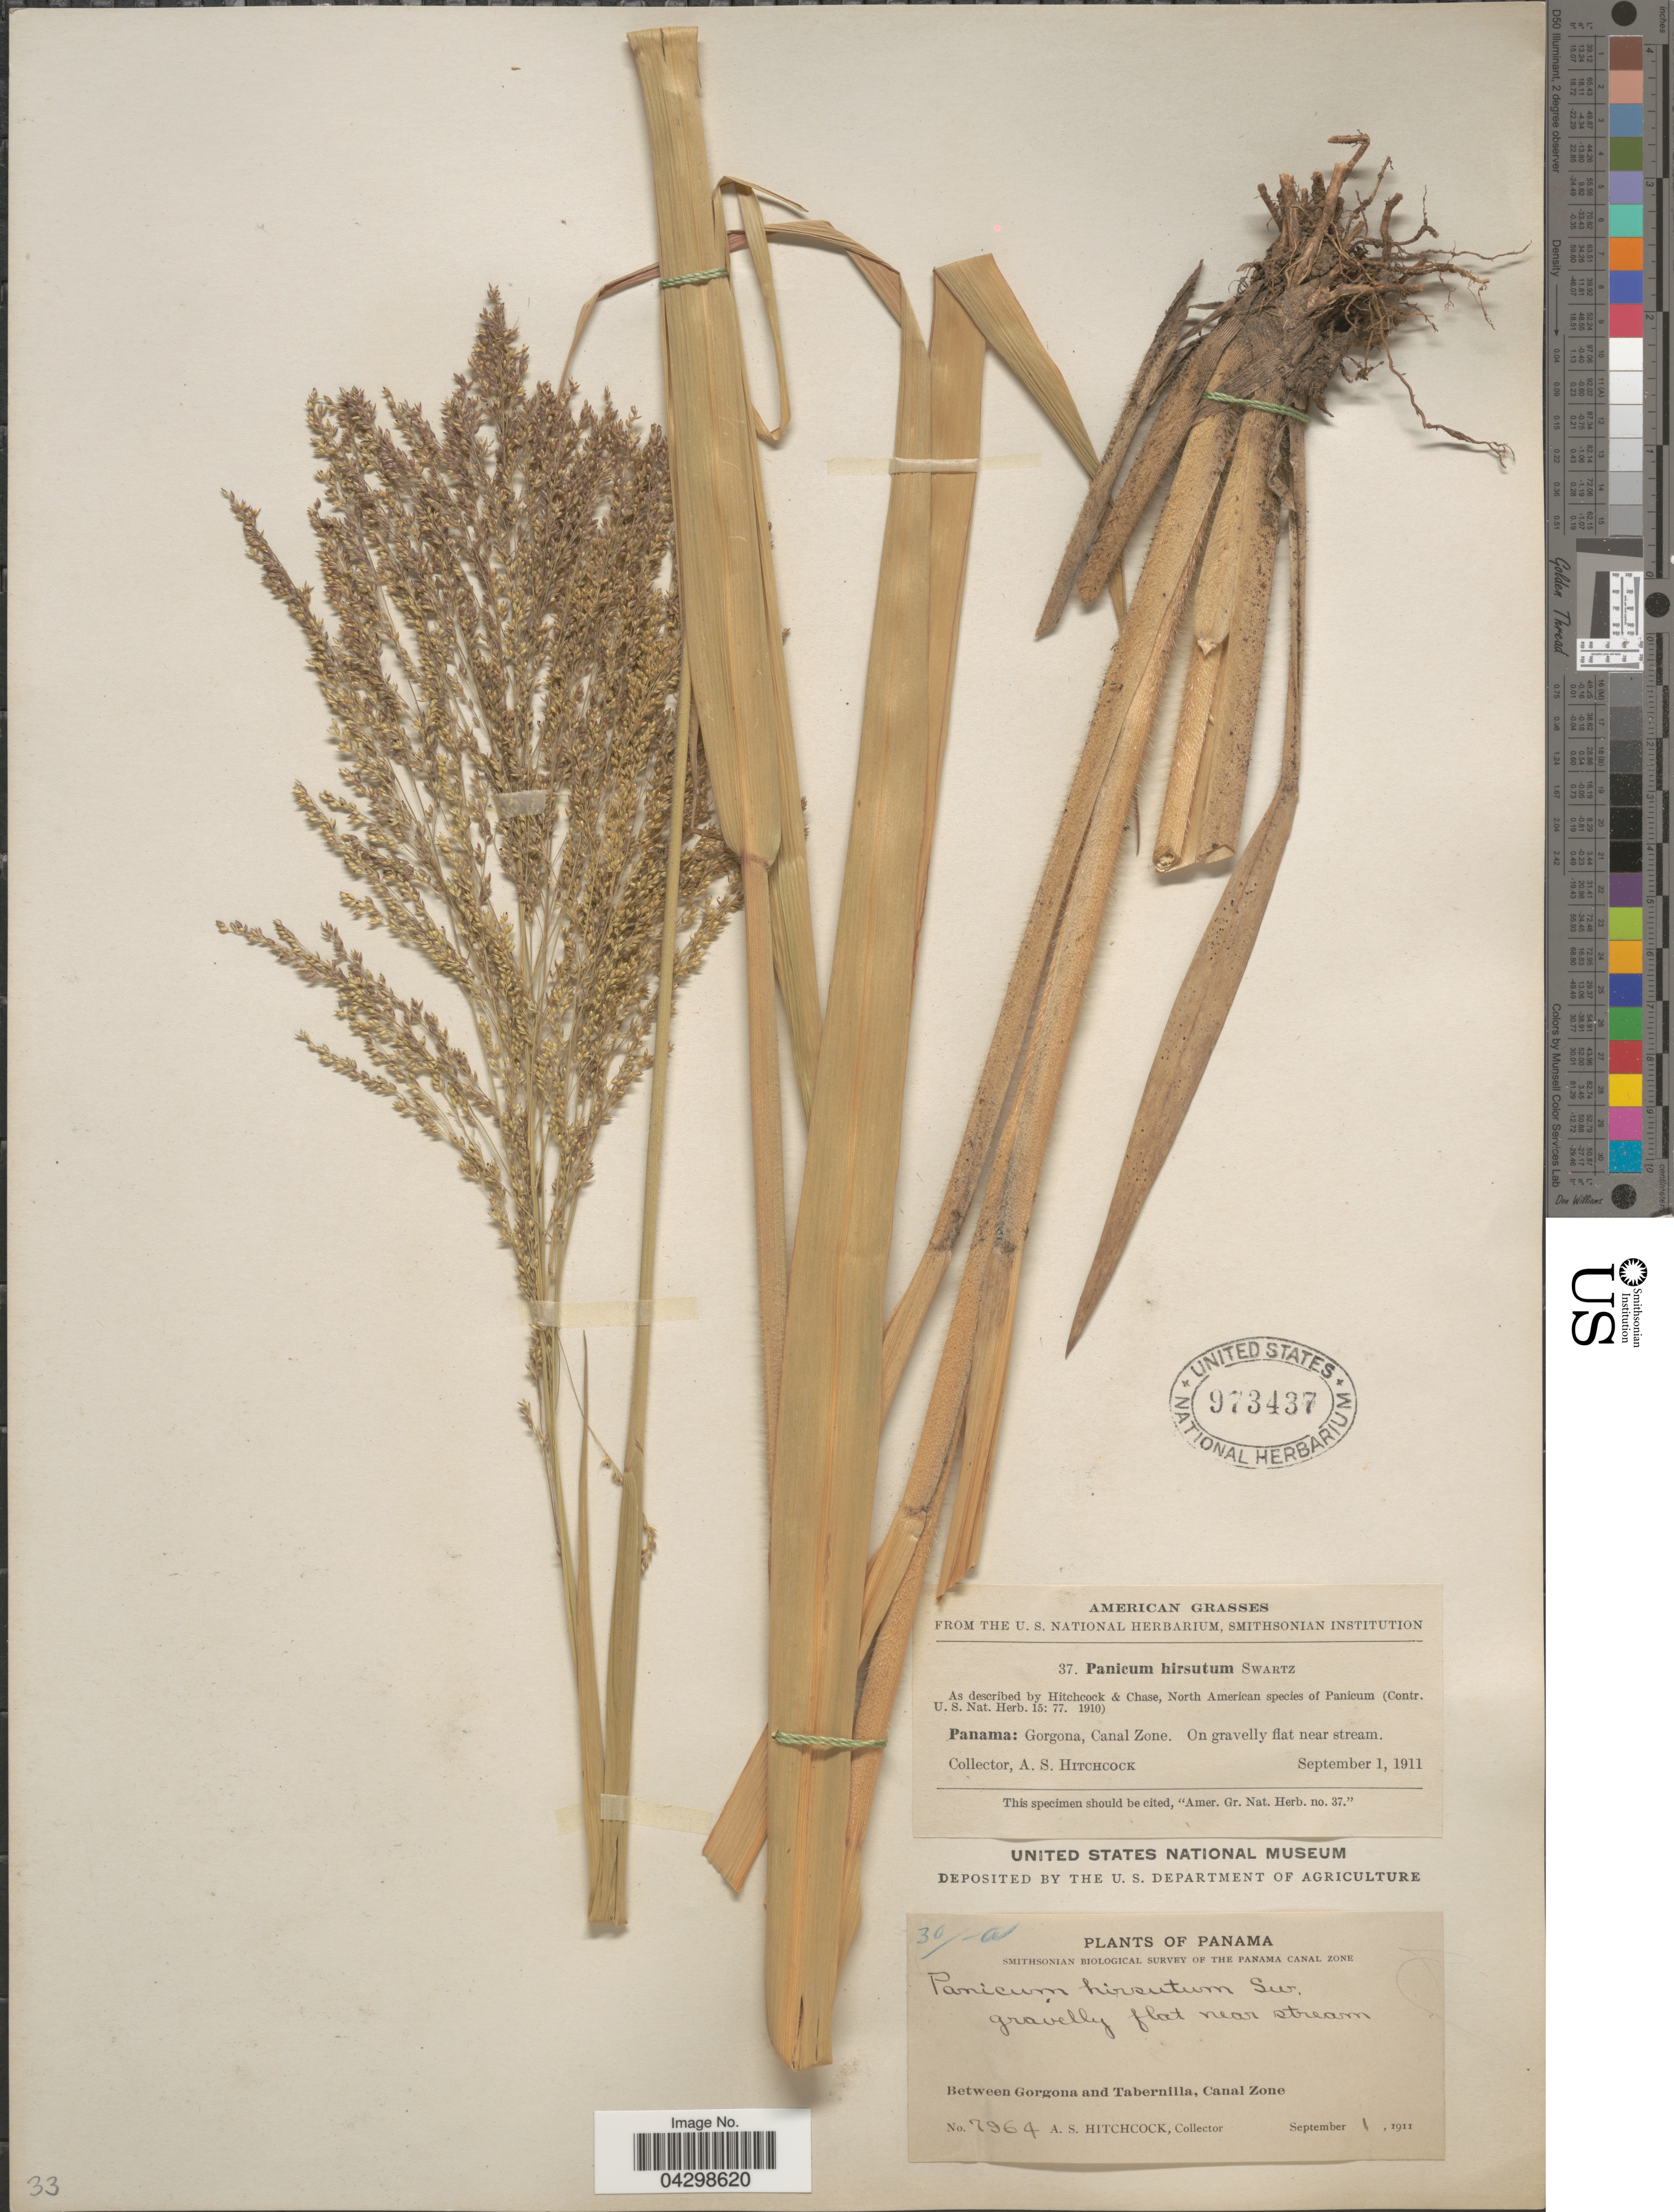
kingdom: Plantae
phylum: Tracheophyta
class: Liliopsida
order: Poales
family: Poaceae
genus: Panicum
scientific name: Panicum hirsutum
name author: Sw.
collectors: A. S. Hitchcock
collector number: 7964/30-a/37?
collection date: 1911-09-01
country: Panama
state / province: Colón / Panamá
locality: Gorgona, Canal Zone. Smithsonian Biological Survey of the Panama Canal Zone. Between Gorgona and Tabernilla, Canal Zone.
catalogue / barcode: US 973437